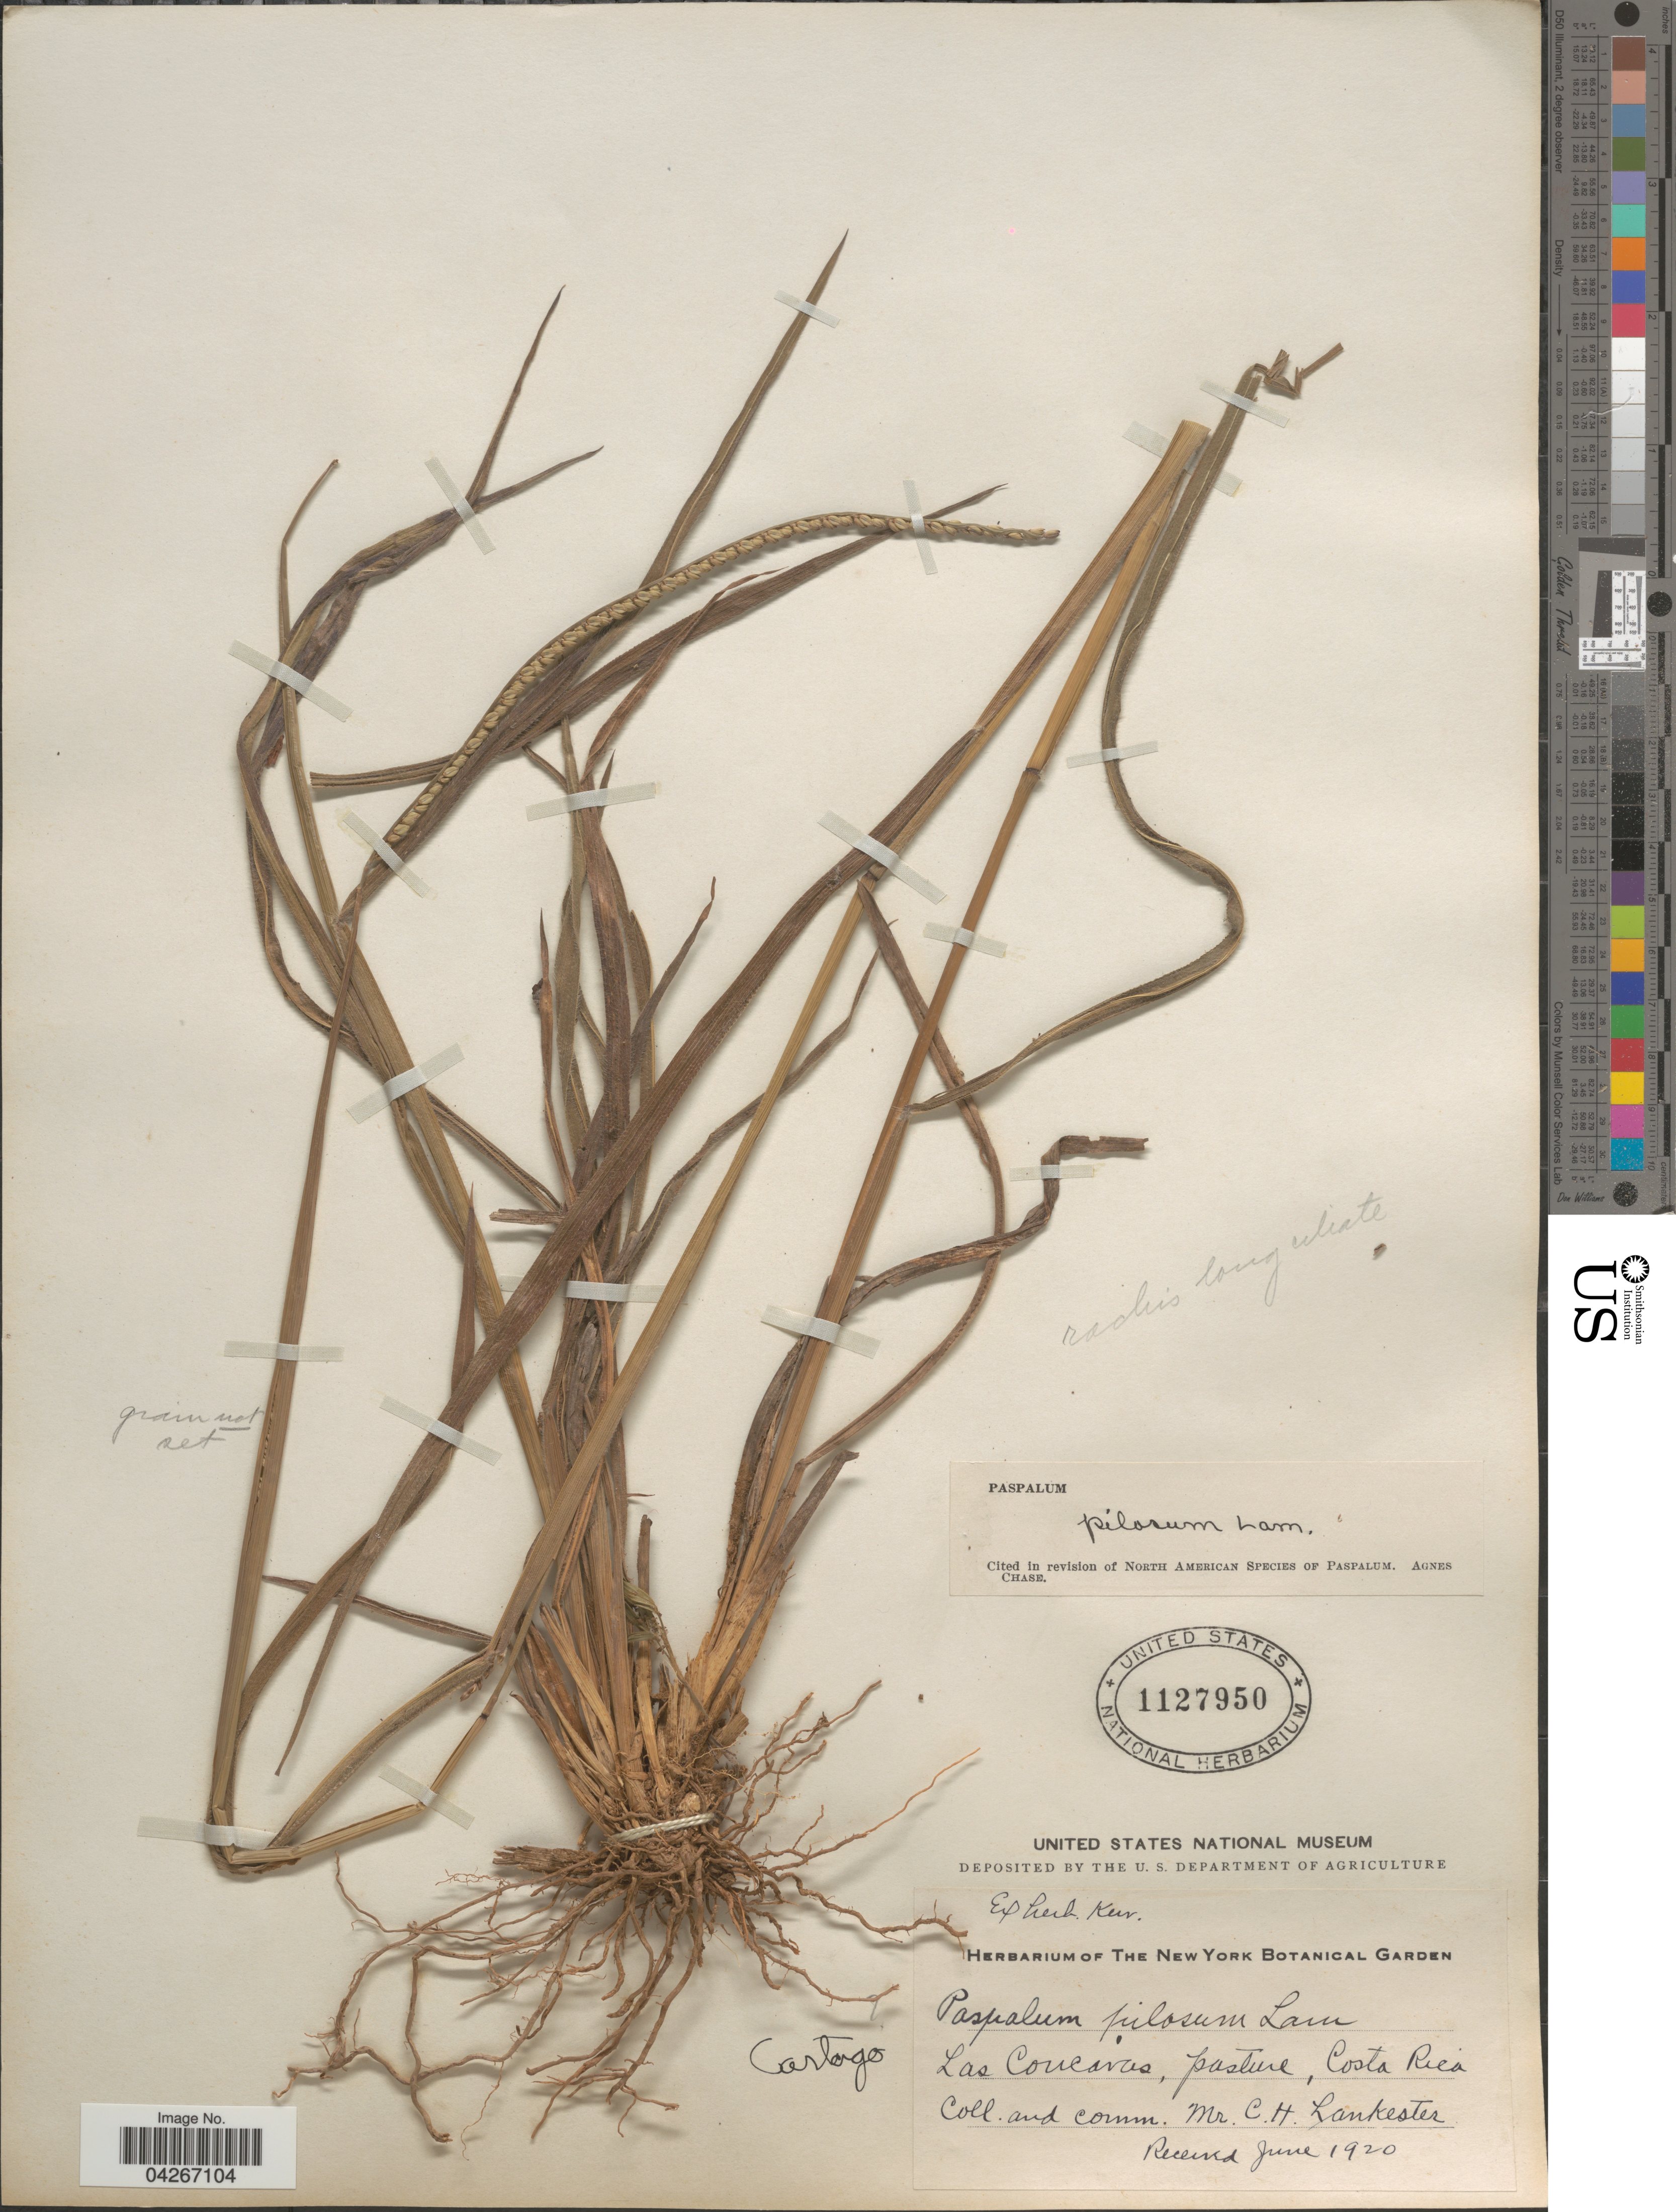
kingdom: Plantae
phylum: Tracheophyta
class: Liliopsida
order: Poales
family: Poaceae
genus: Paspalum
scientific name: Paspalum pilosum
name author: Lam.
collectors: C. H. Lankester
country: Costa Rica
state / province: Cartago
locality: Las Concavas, pasture.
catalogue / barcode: US 1127950